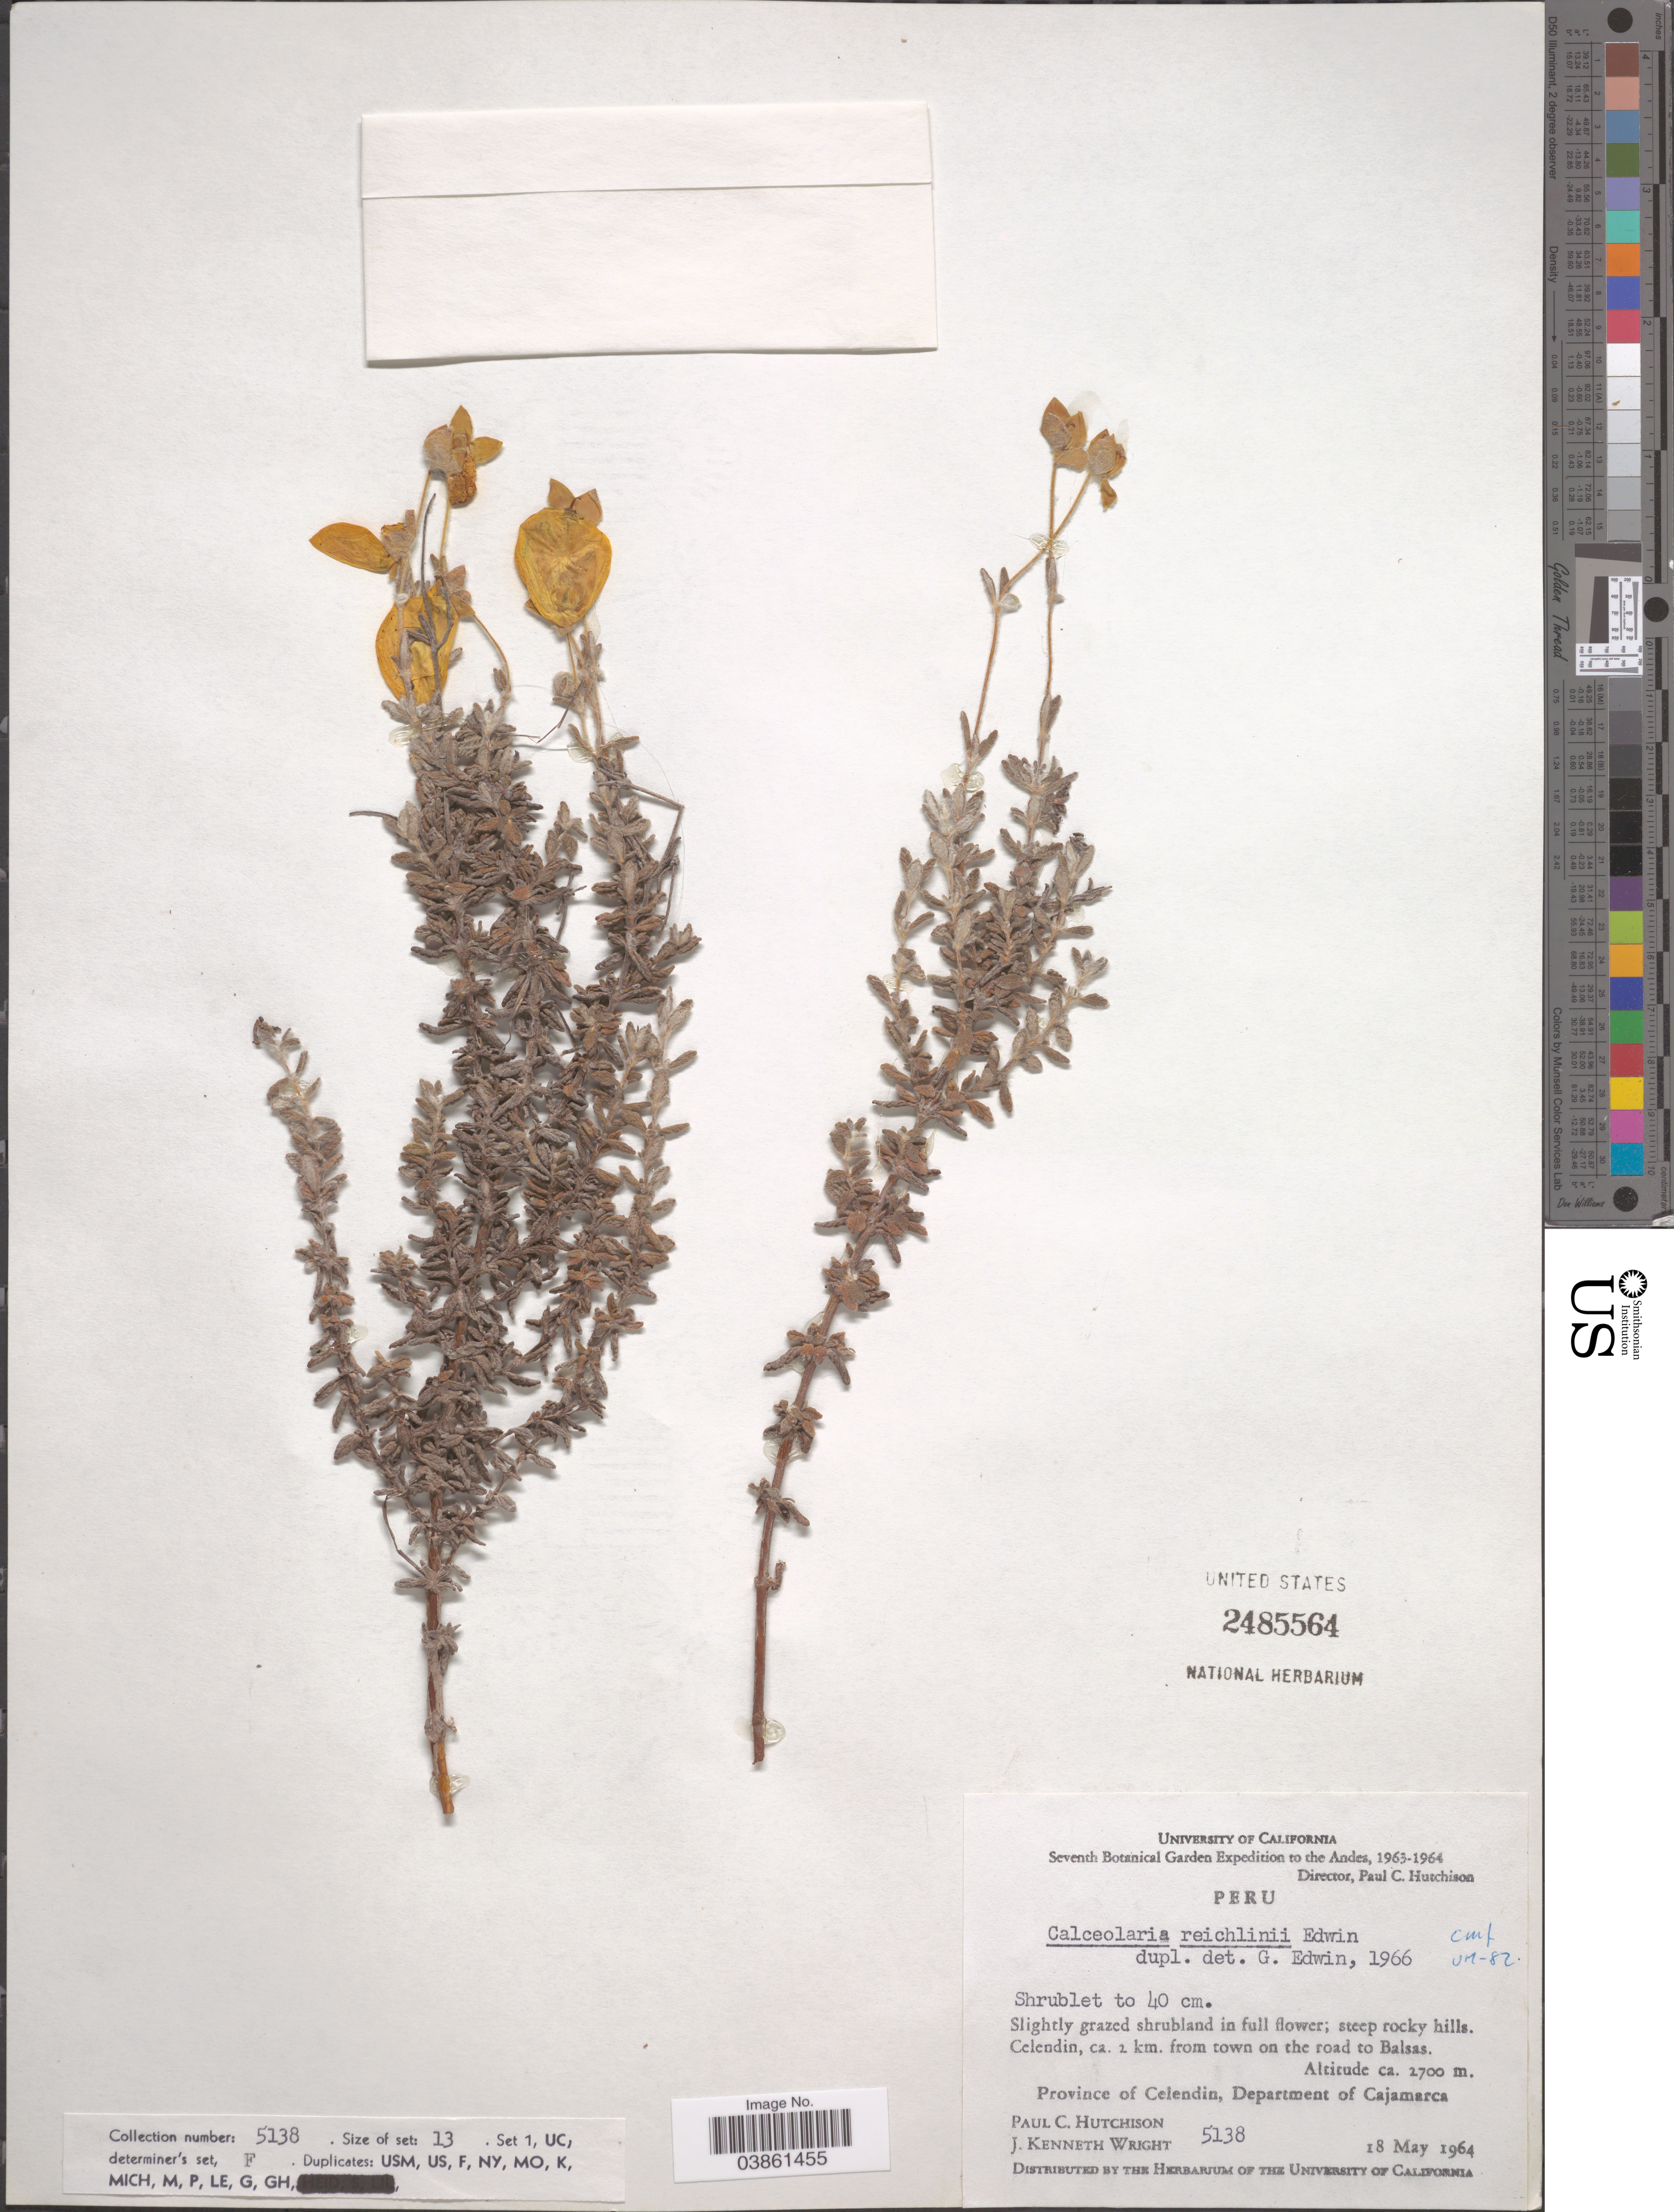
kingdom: Plantae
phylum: Tracheophyta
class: Magnoliopsida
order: Lamiales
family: Calceolariaceae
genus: Calceolaria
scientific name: Calceolaria reichlinii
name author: Edwin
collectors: P. C. Hutchison & J. K. Wright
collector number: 5138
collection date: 1964-05-18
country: Peru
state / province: Cajamarca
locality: The Andes. Celendin, ca. 2 km. from town on the road to Balsas. Province of Celendin, Department of Cajamarca.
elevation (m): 2700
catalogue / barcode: US 2485564